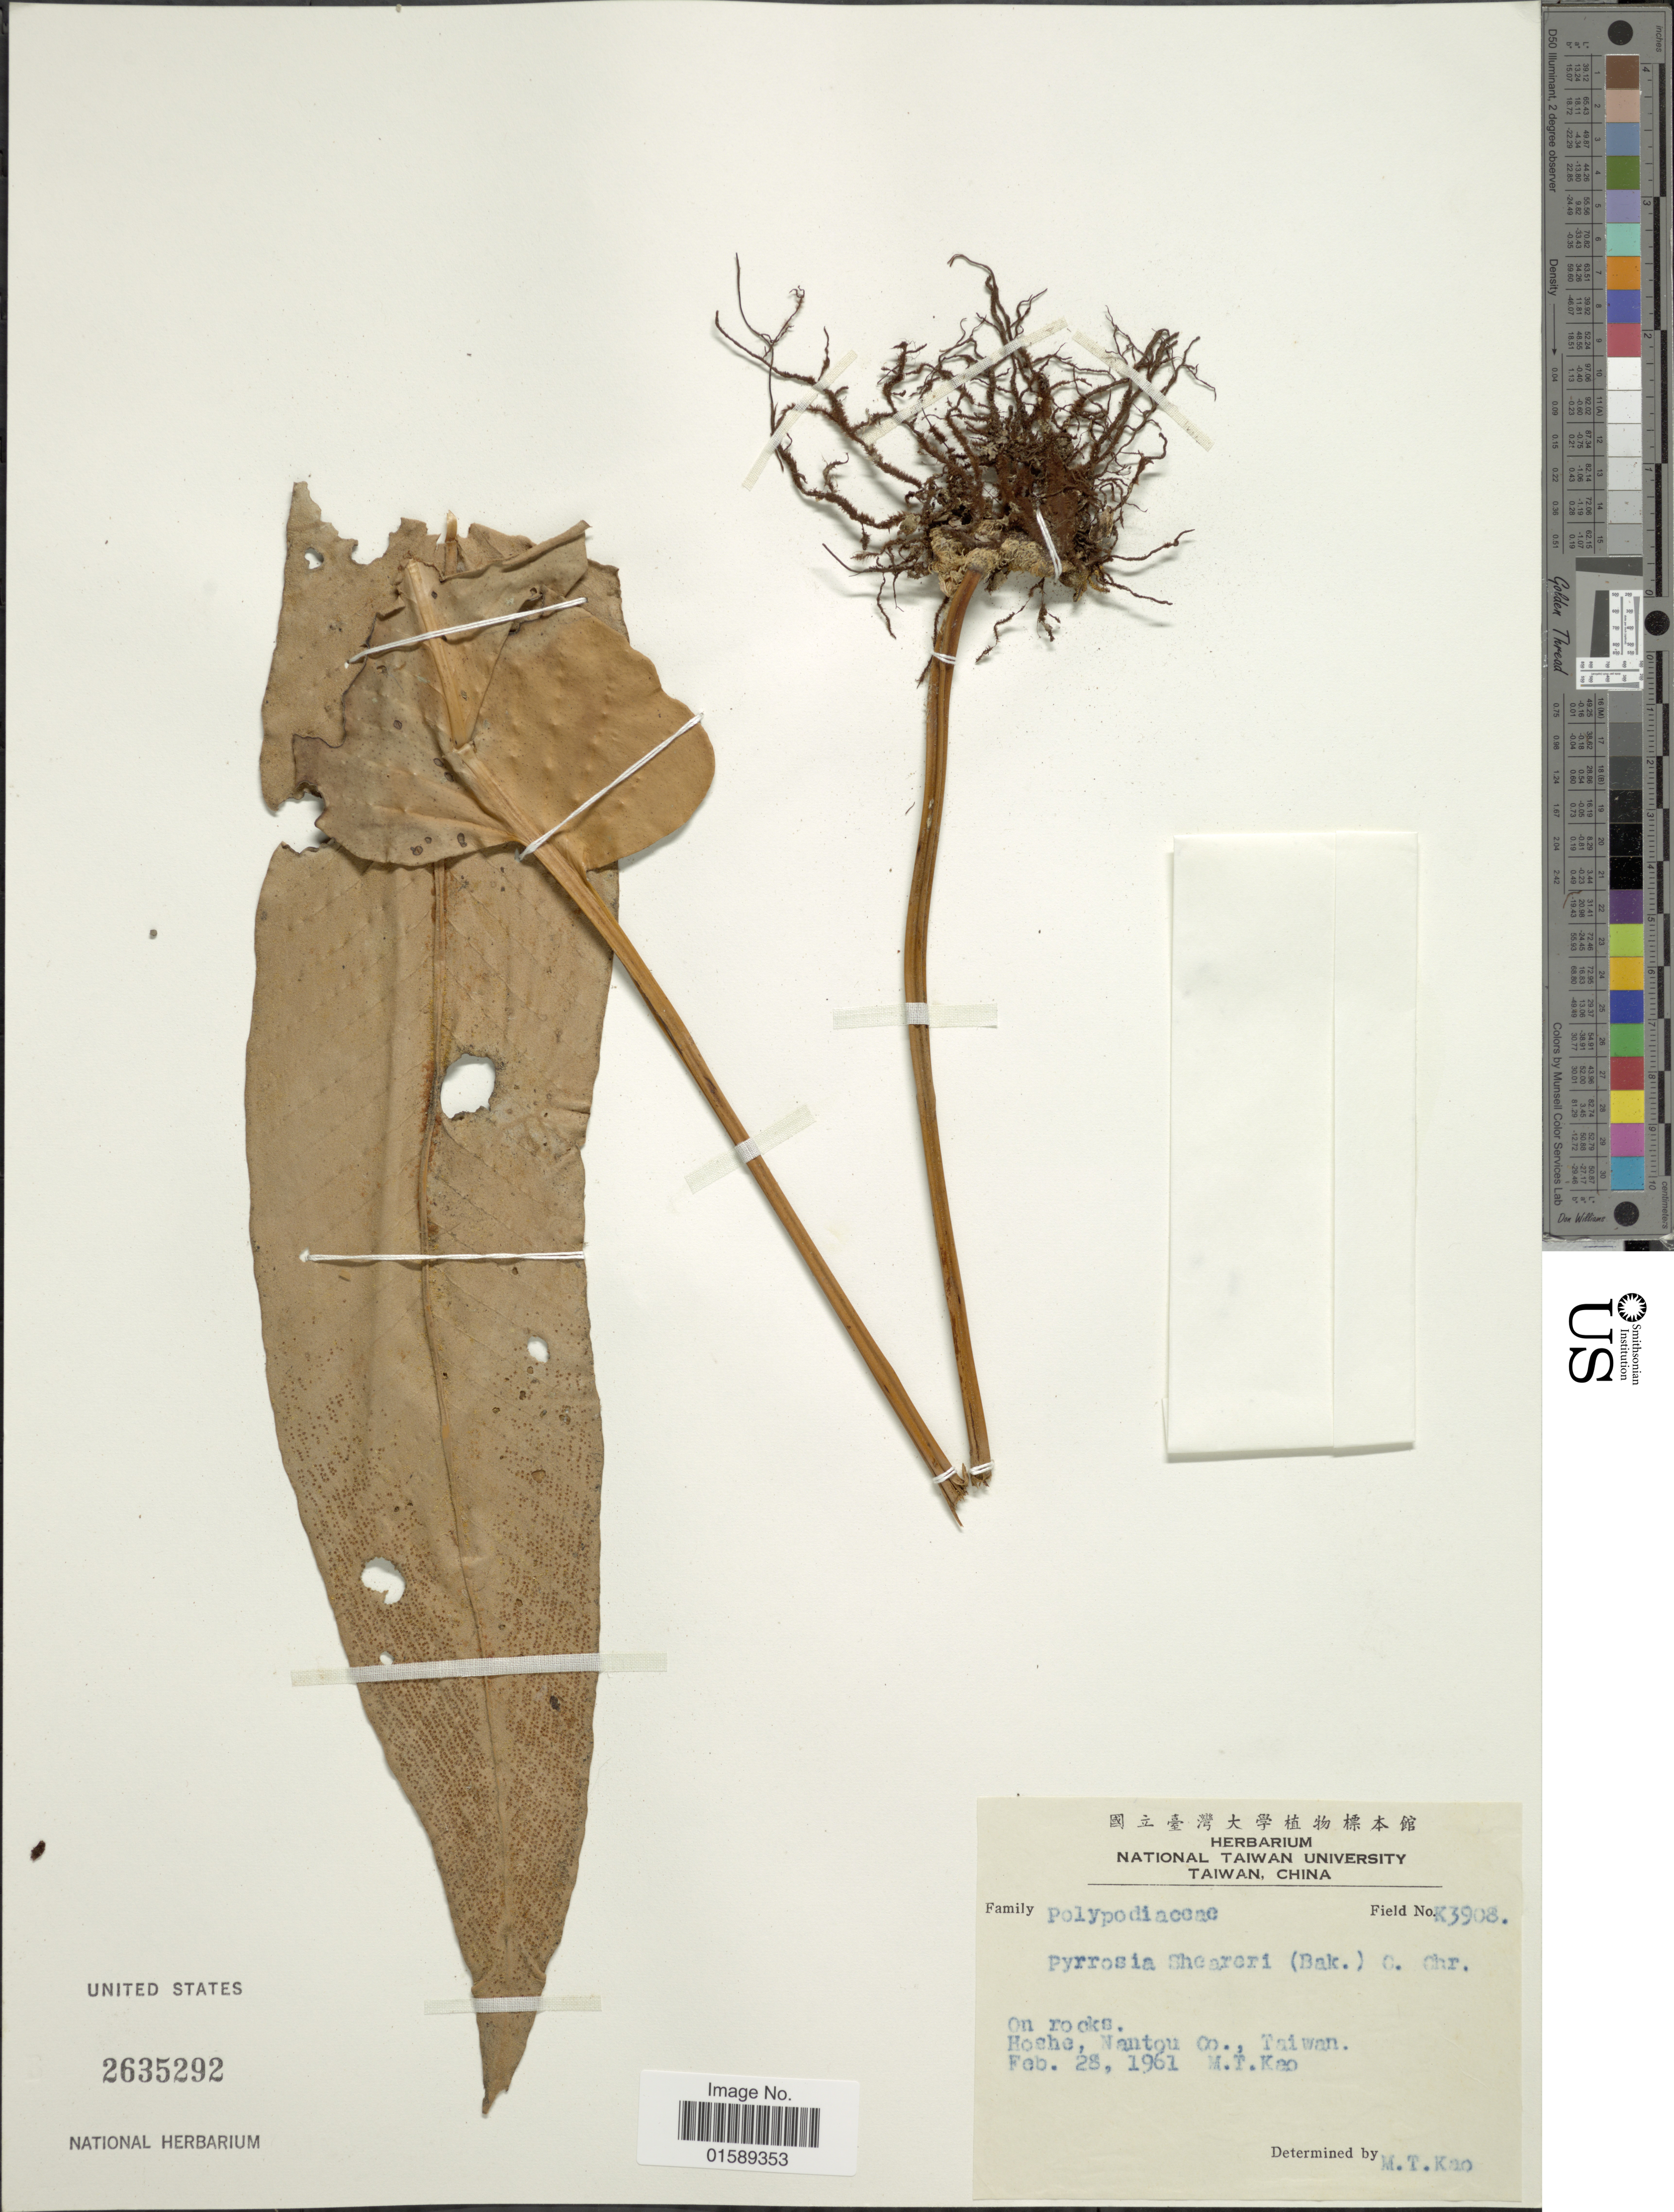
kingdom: Plantae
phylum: Tracheophyta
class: Polypodiopsida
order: Polypodiales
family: Polypodiaceae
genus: Pyrrosia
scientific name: Pyrrosia sheareri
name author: (Baker) Ching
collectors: M. T. Kao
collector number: K3908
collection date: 1961-02-28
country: Taiwan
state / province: Nantou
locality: Hoshe, Nantou Co., Taiwan.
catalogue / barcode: US 2635292